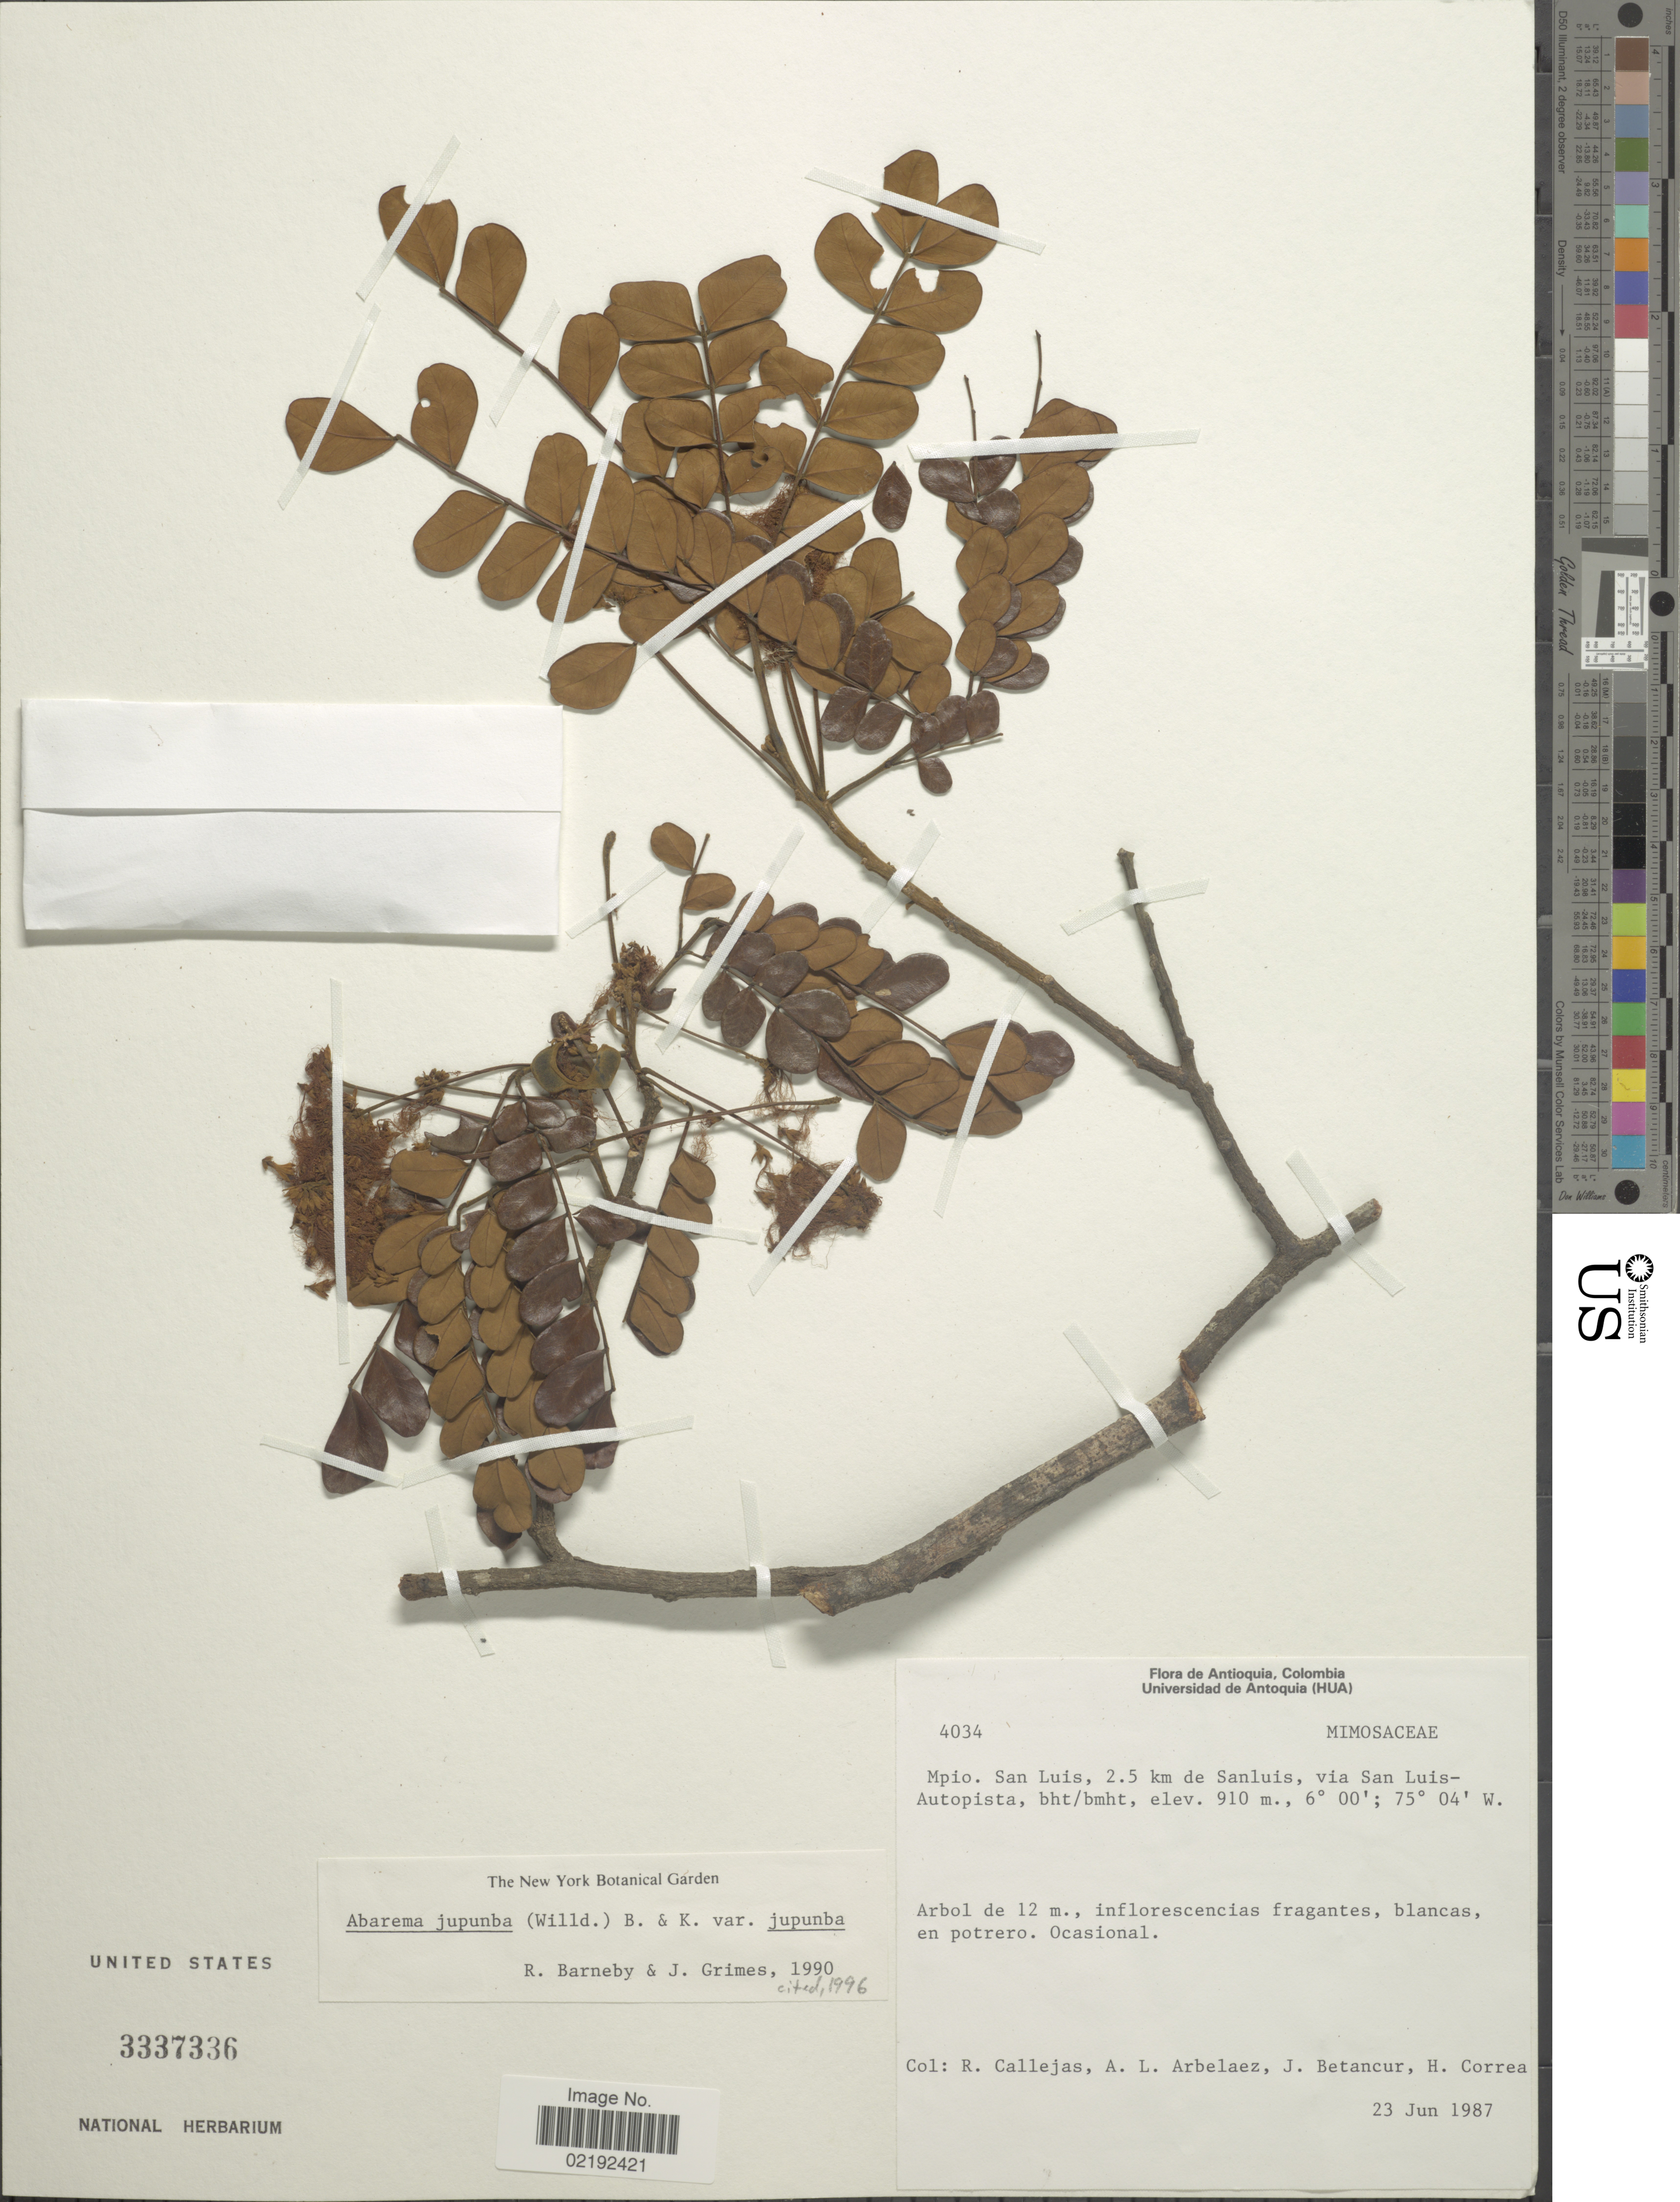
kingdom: Plantae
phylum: Tracheophyta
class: Magnoliopsida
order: Fabales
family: Fabaceae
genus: Abarema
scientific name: Abarema jupunba var. jupunba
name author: (Willd.) Britton & Killip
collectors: R. Callejas, A. Arbeláez Alvarez, J. Betancur & H. Correa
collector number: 4034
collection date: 1987-06-23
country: Colombia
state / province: Antioquia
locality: Mpio. San Luis, 2.5 km de Sanluis, via San Luis-Autopista, bht/bmht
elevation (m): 910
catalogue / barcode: US 3337336